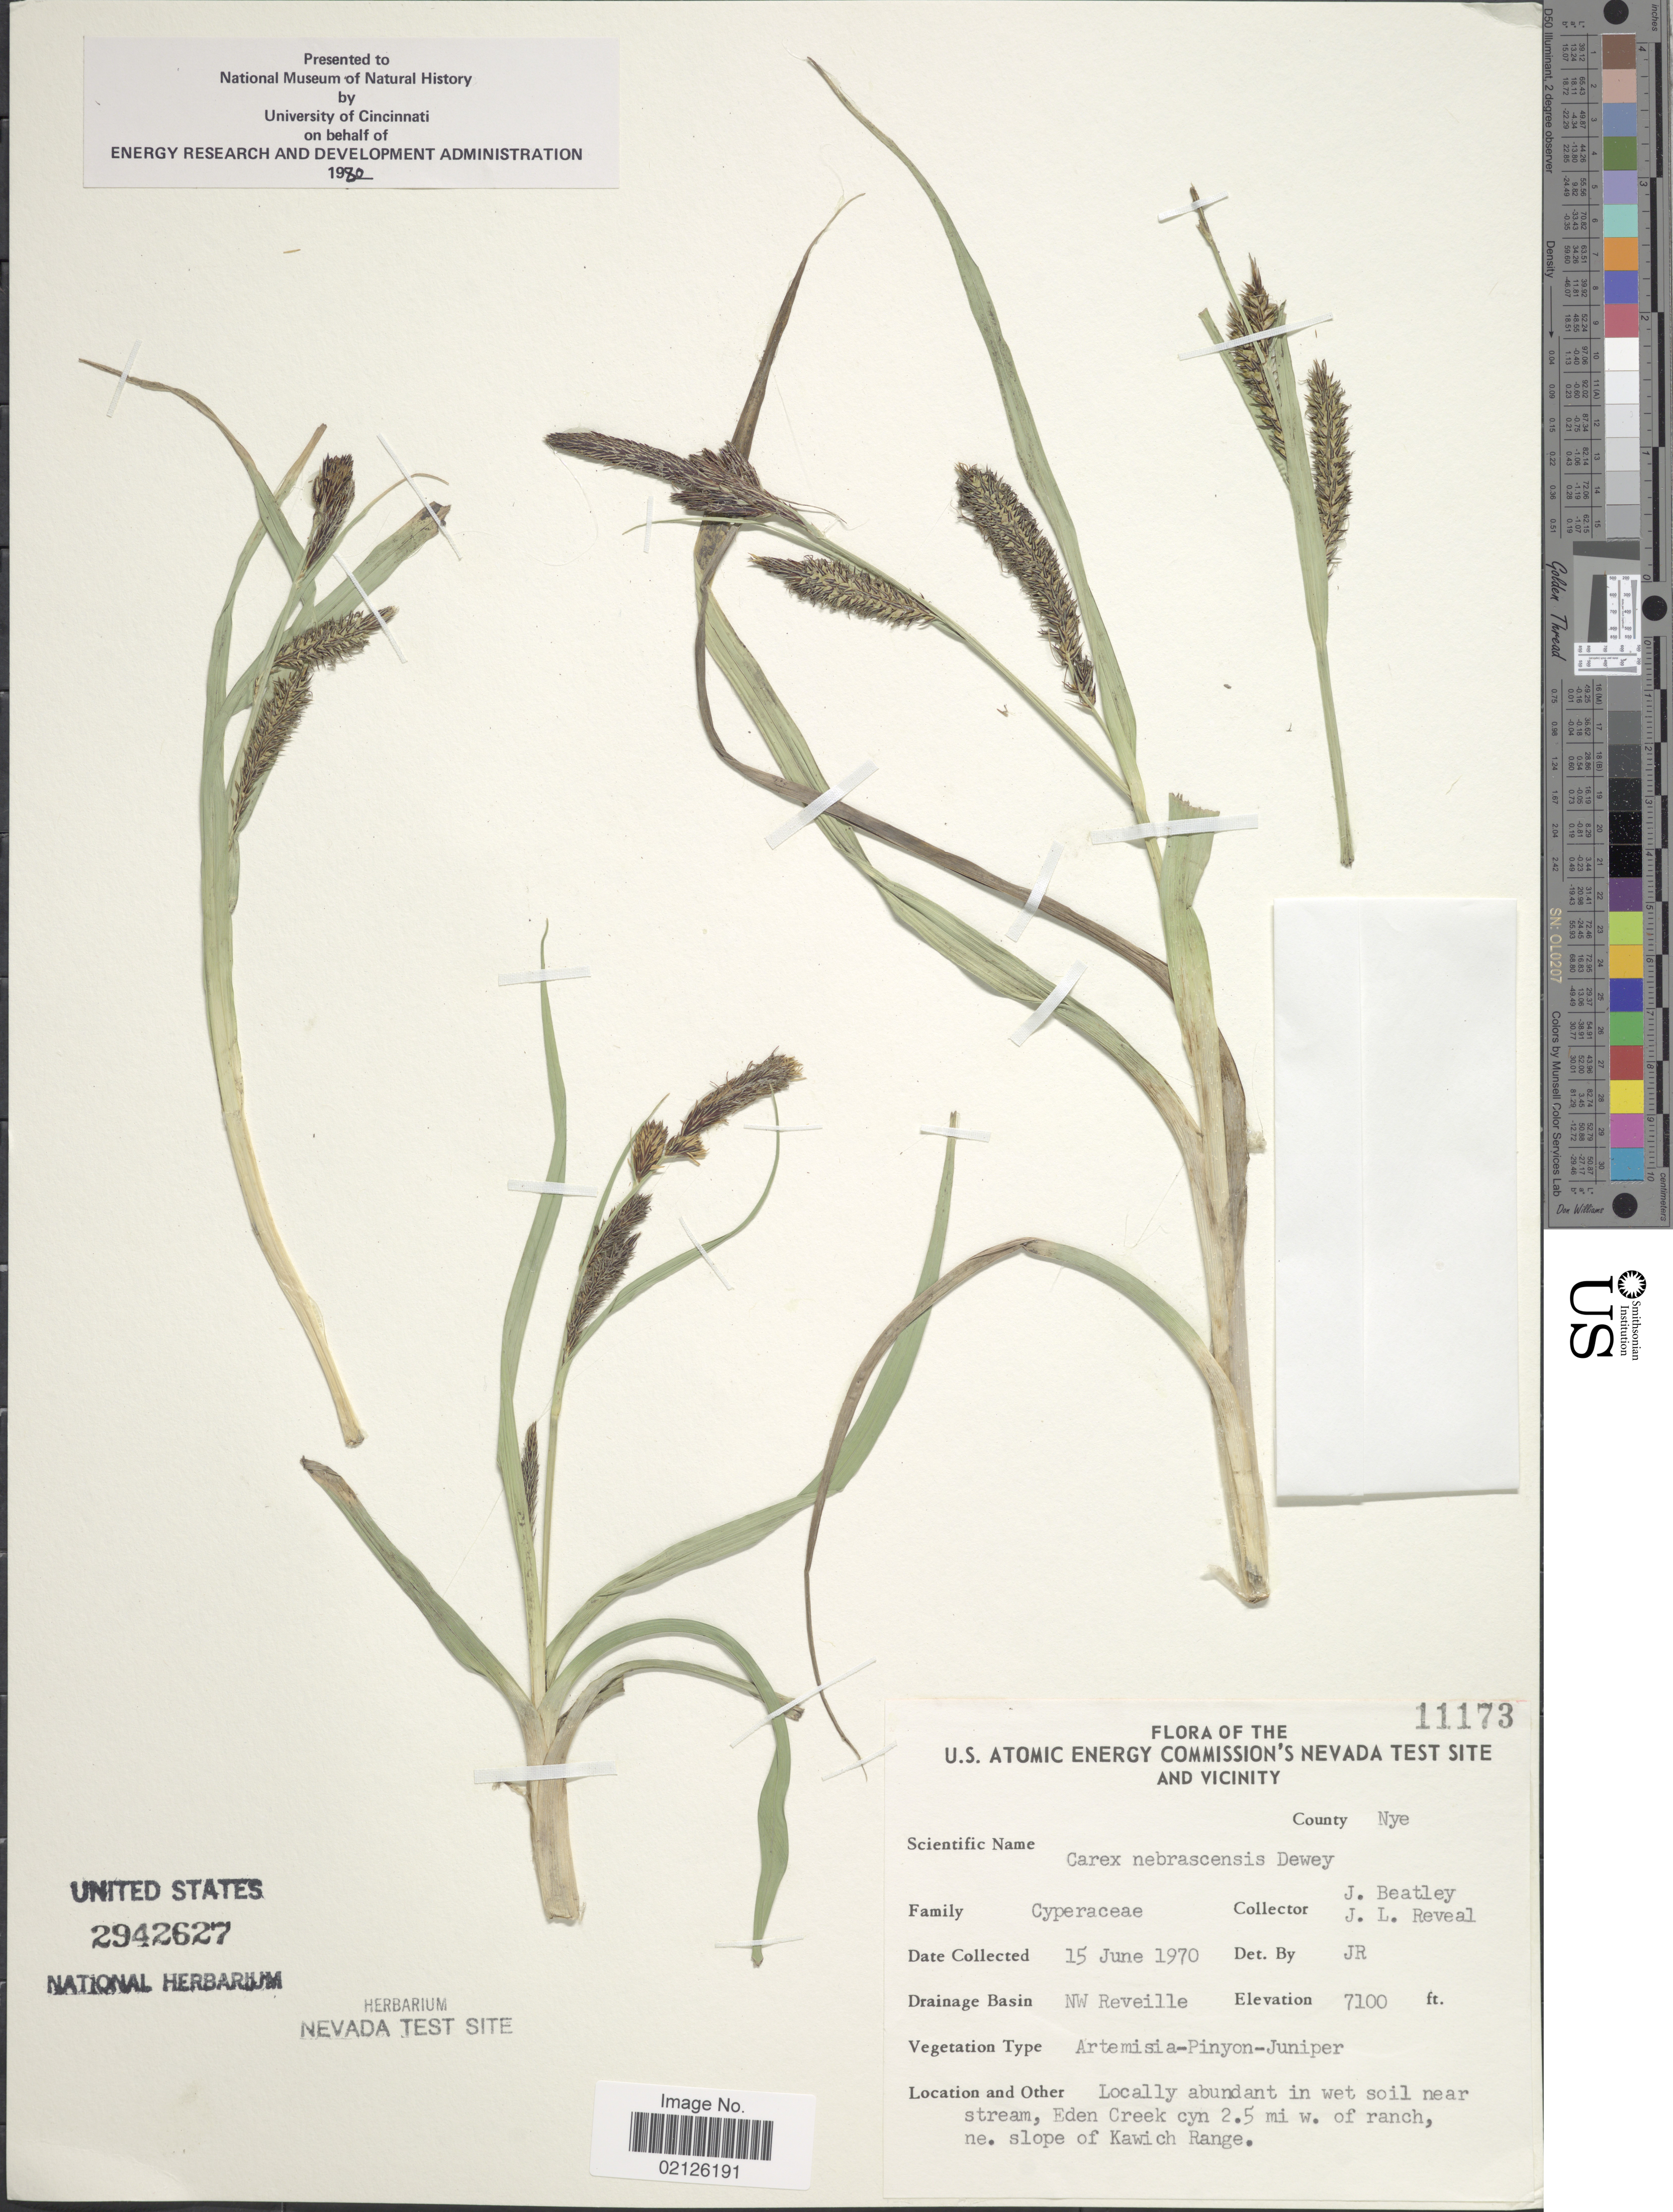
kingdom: Plantae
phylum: Tracheophyta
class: Liliopsida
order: Poales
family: Cyperaceae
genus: Carex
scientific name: Carex nebrascensis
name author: Dewey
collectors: J. C. Beatley & J. L. Reveal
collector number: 11173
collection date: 1970-06-15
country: United States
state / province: Nevada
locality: U.S. Atomic Energy Commission's Nevada Test Site and Vicinity, County Nye, Drainage Basin NW Reveille, Locally abundant in wet soil near stream, Eden Ceek cyn 2.5 mi w. of ranch, ne slope of Kawich Range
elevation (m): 2164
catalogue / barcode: US 2942627